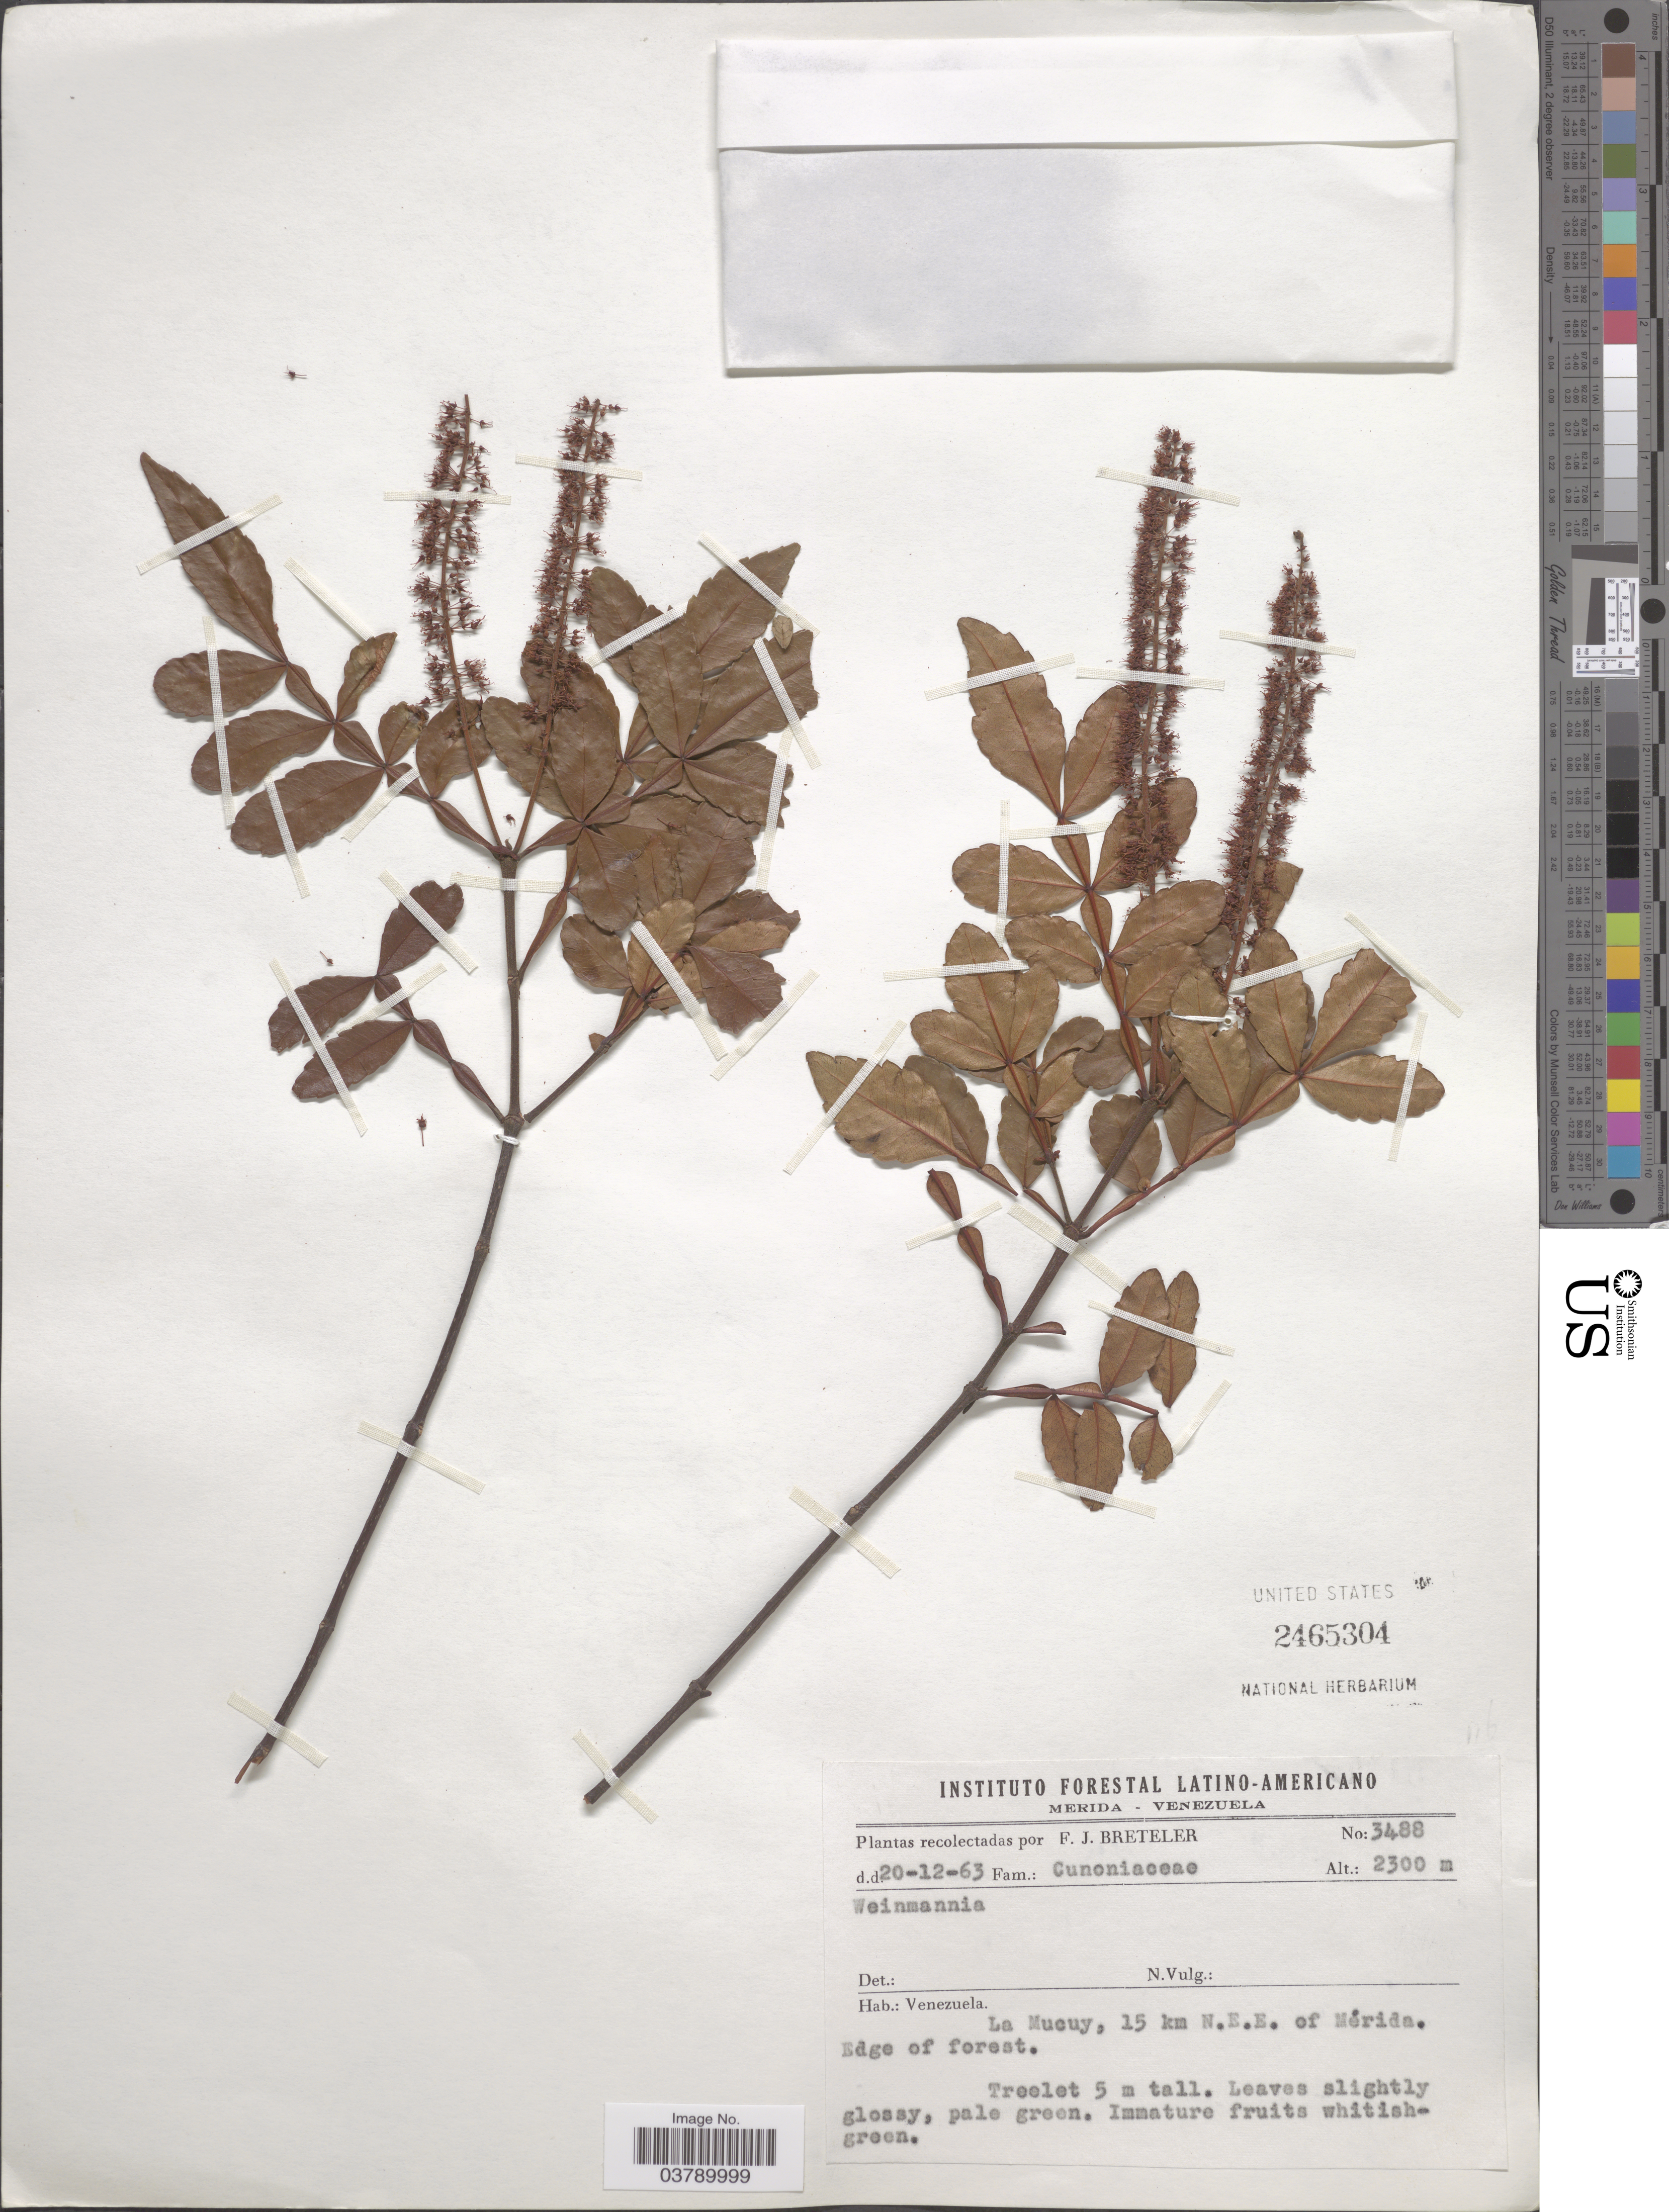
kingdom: Plantae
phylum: Tracheophyta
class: Magnoliopsida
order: Oxalidales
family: Cunoniaceae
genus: Weinmannia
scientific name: Weinmannia sp.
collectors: F. J. Breteler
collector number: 3488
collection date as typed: Transcribed d/m/y: 20/12/63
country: Venezuela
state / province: Merida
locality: La Mucuy, 15 km N.E.E. of Mérida. Edge of forest.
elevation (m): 2300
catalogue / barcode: US 2465304